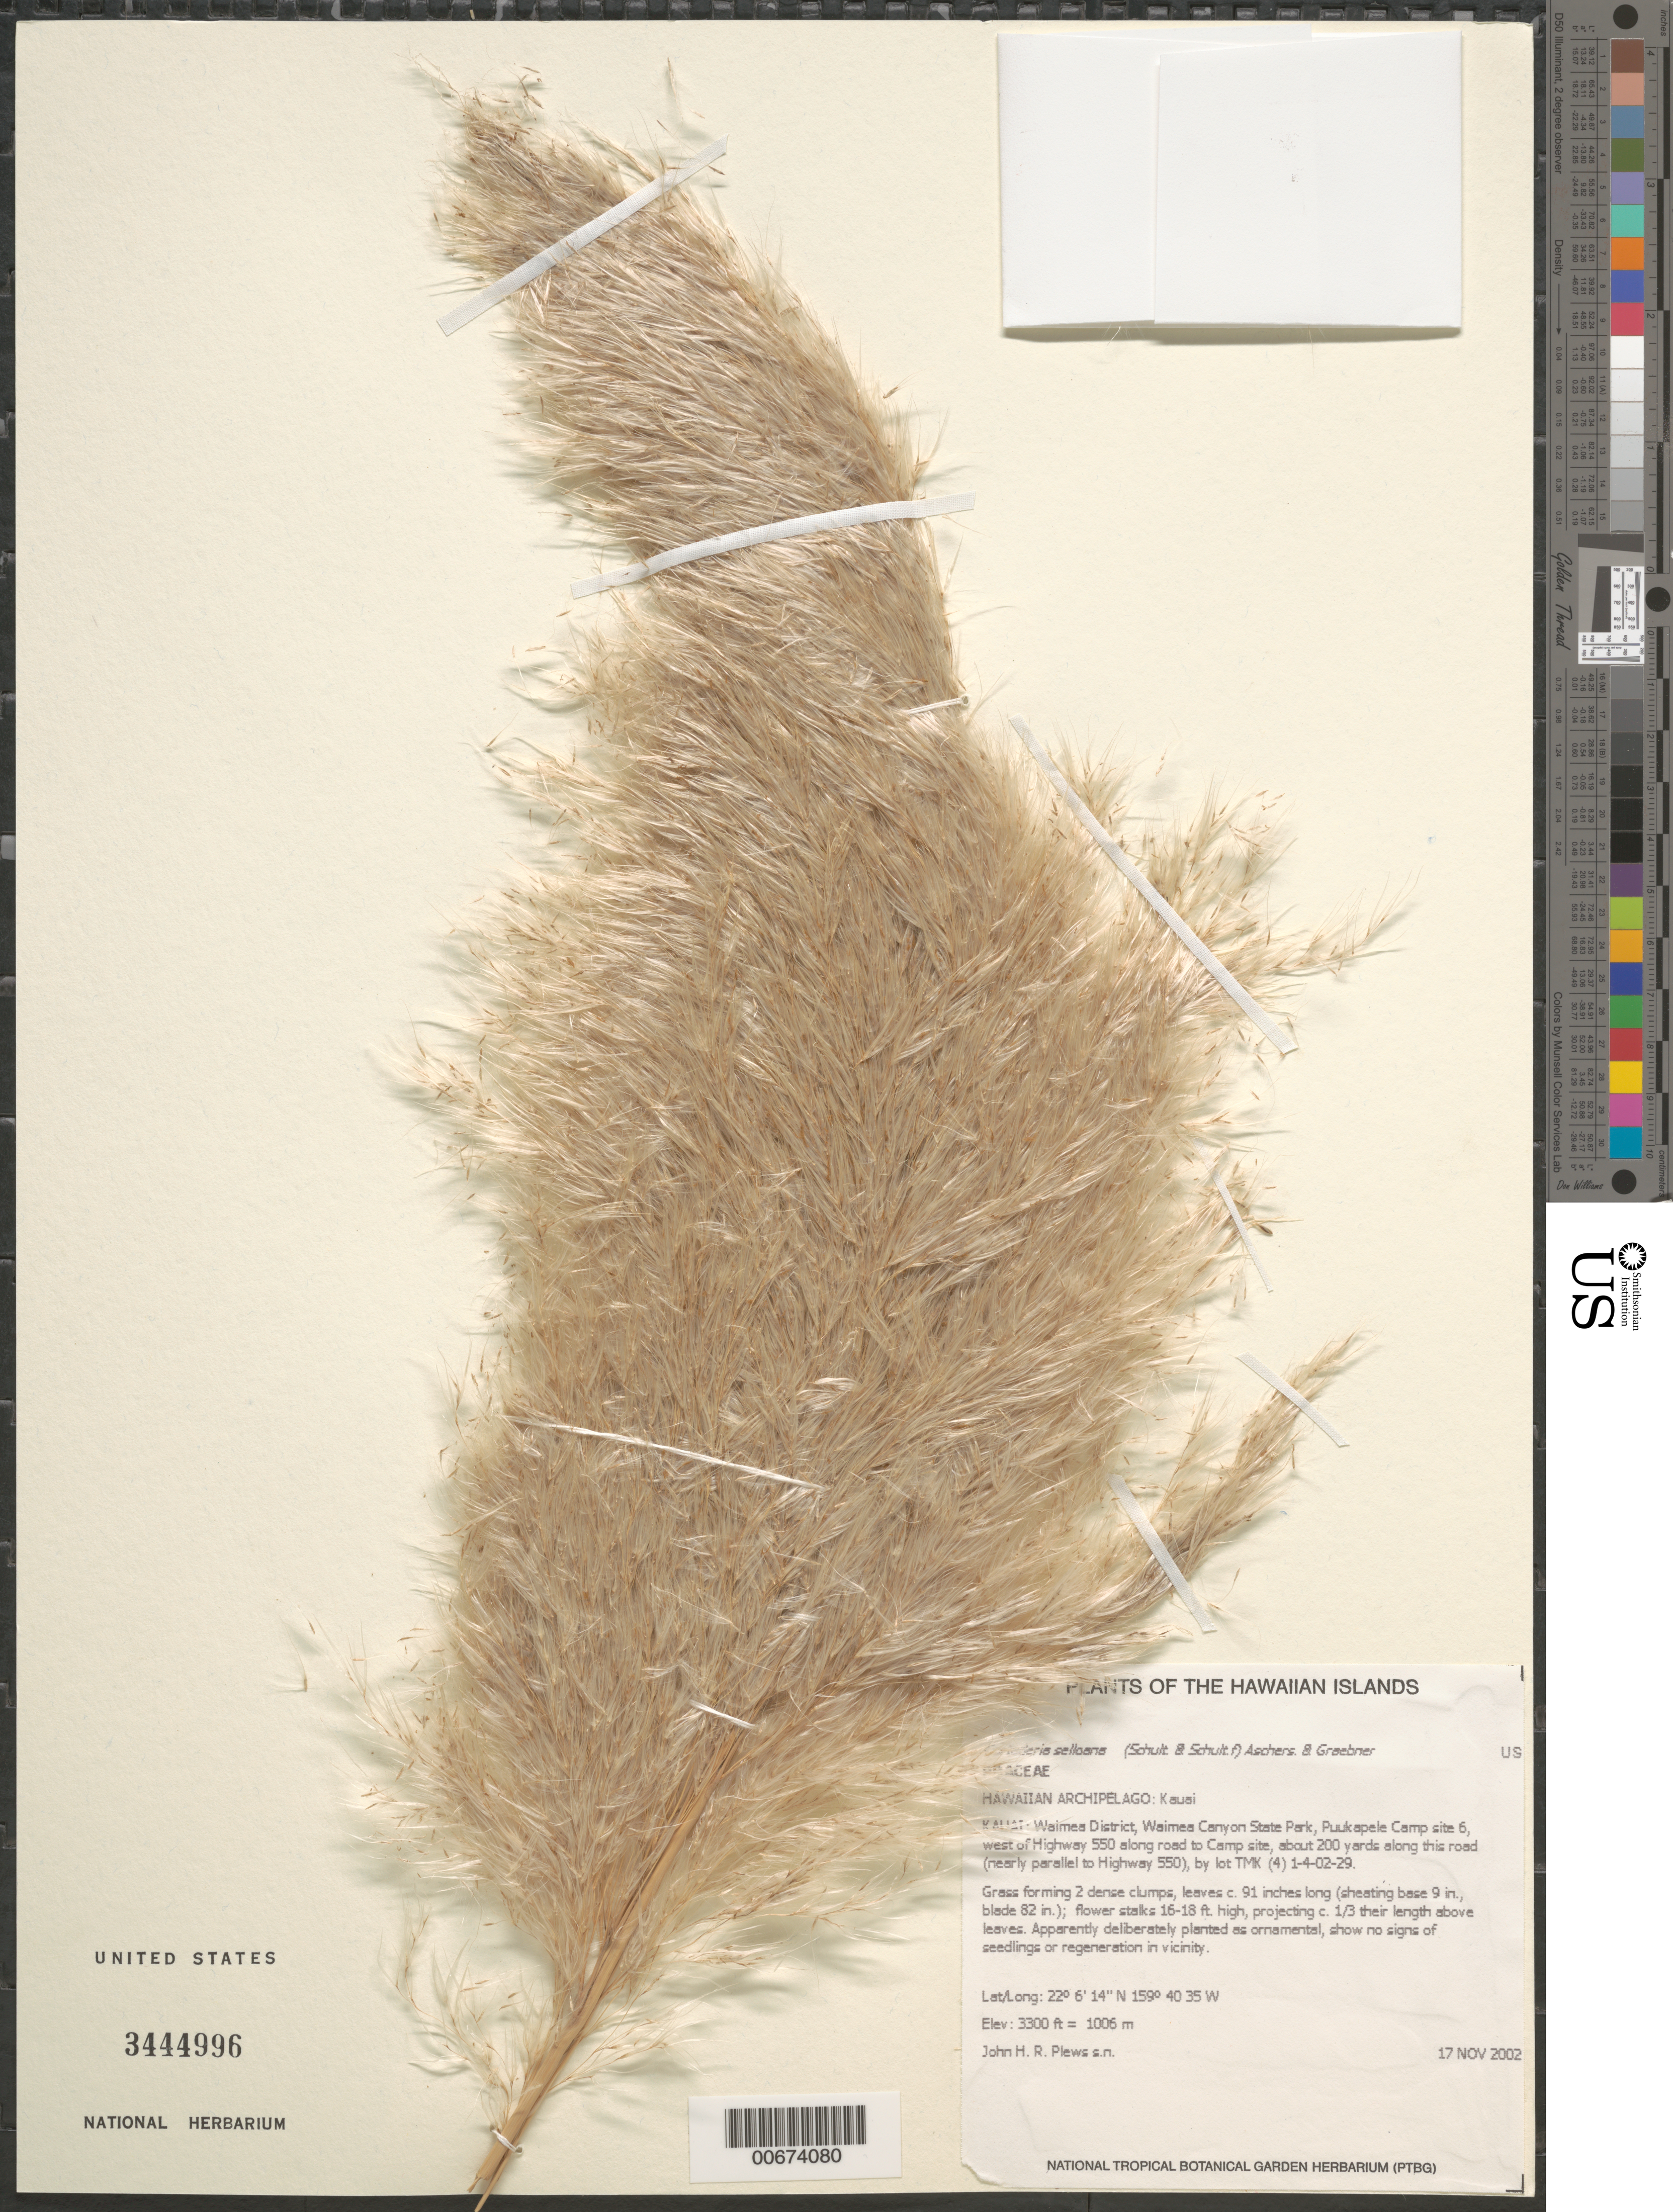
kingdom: Plantae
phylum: Tracheophyta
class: Liliopsida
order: Poales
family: Poaceae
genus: Cortaderia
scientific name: Cortaderia selloana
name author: (Schult. & Schult. f.) Asch. & Graebn.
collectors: J. Plews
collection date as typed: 17 Nov 2002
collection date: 2002-11-17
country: United States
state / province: Hawaii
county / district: Kauai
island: Kaua'i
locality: Waimea District, Waimea Canyon State Park, Puukapele Camp site 6, west of Hwy 550 along road to camp site, about 200 yards along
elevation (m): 1006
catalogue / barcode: US 3444996